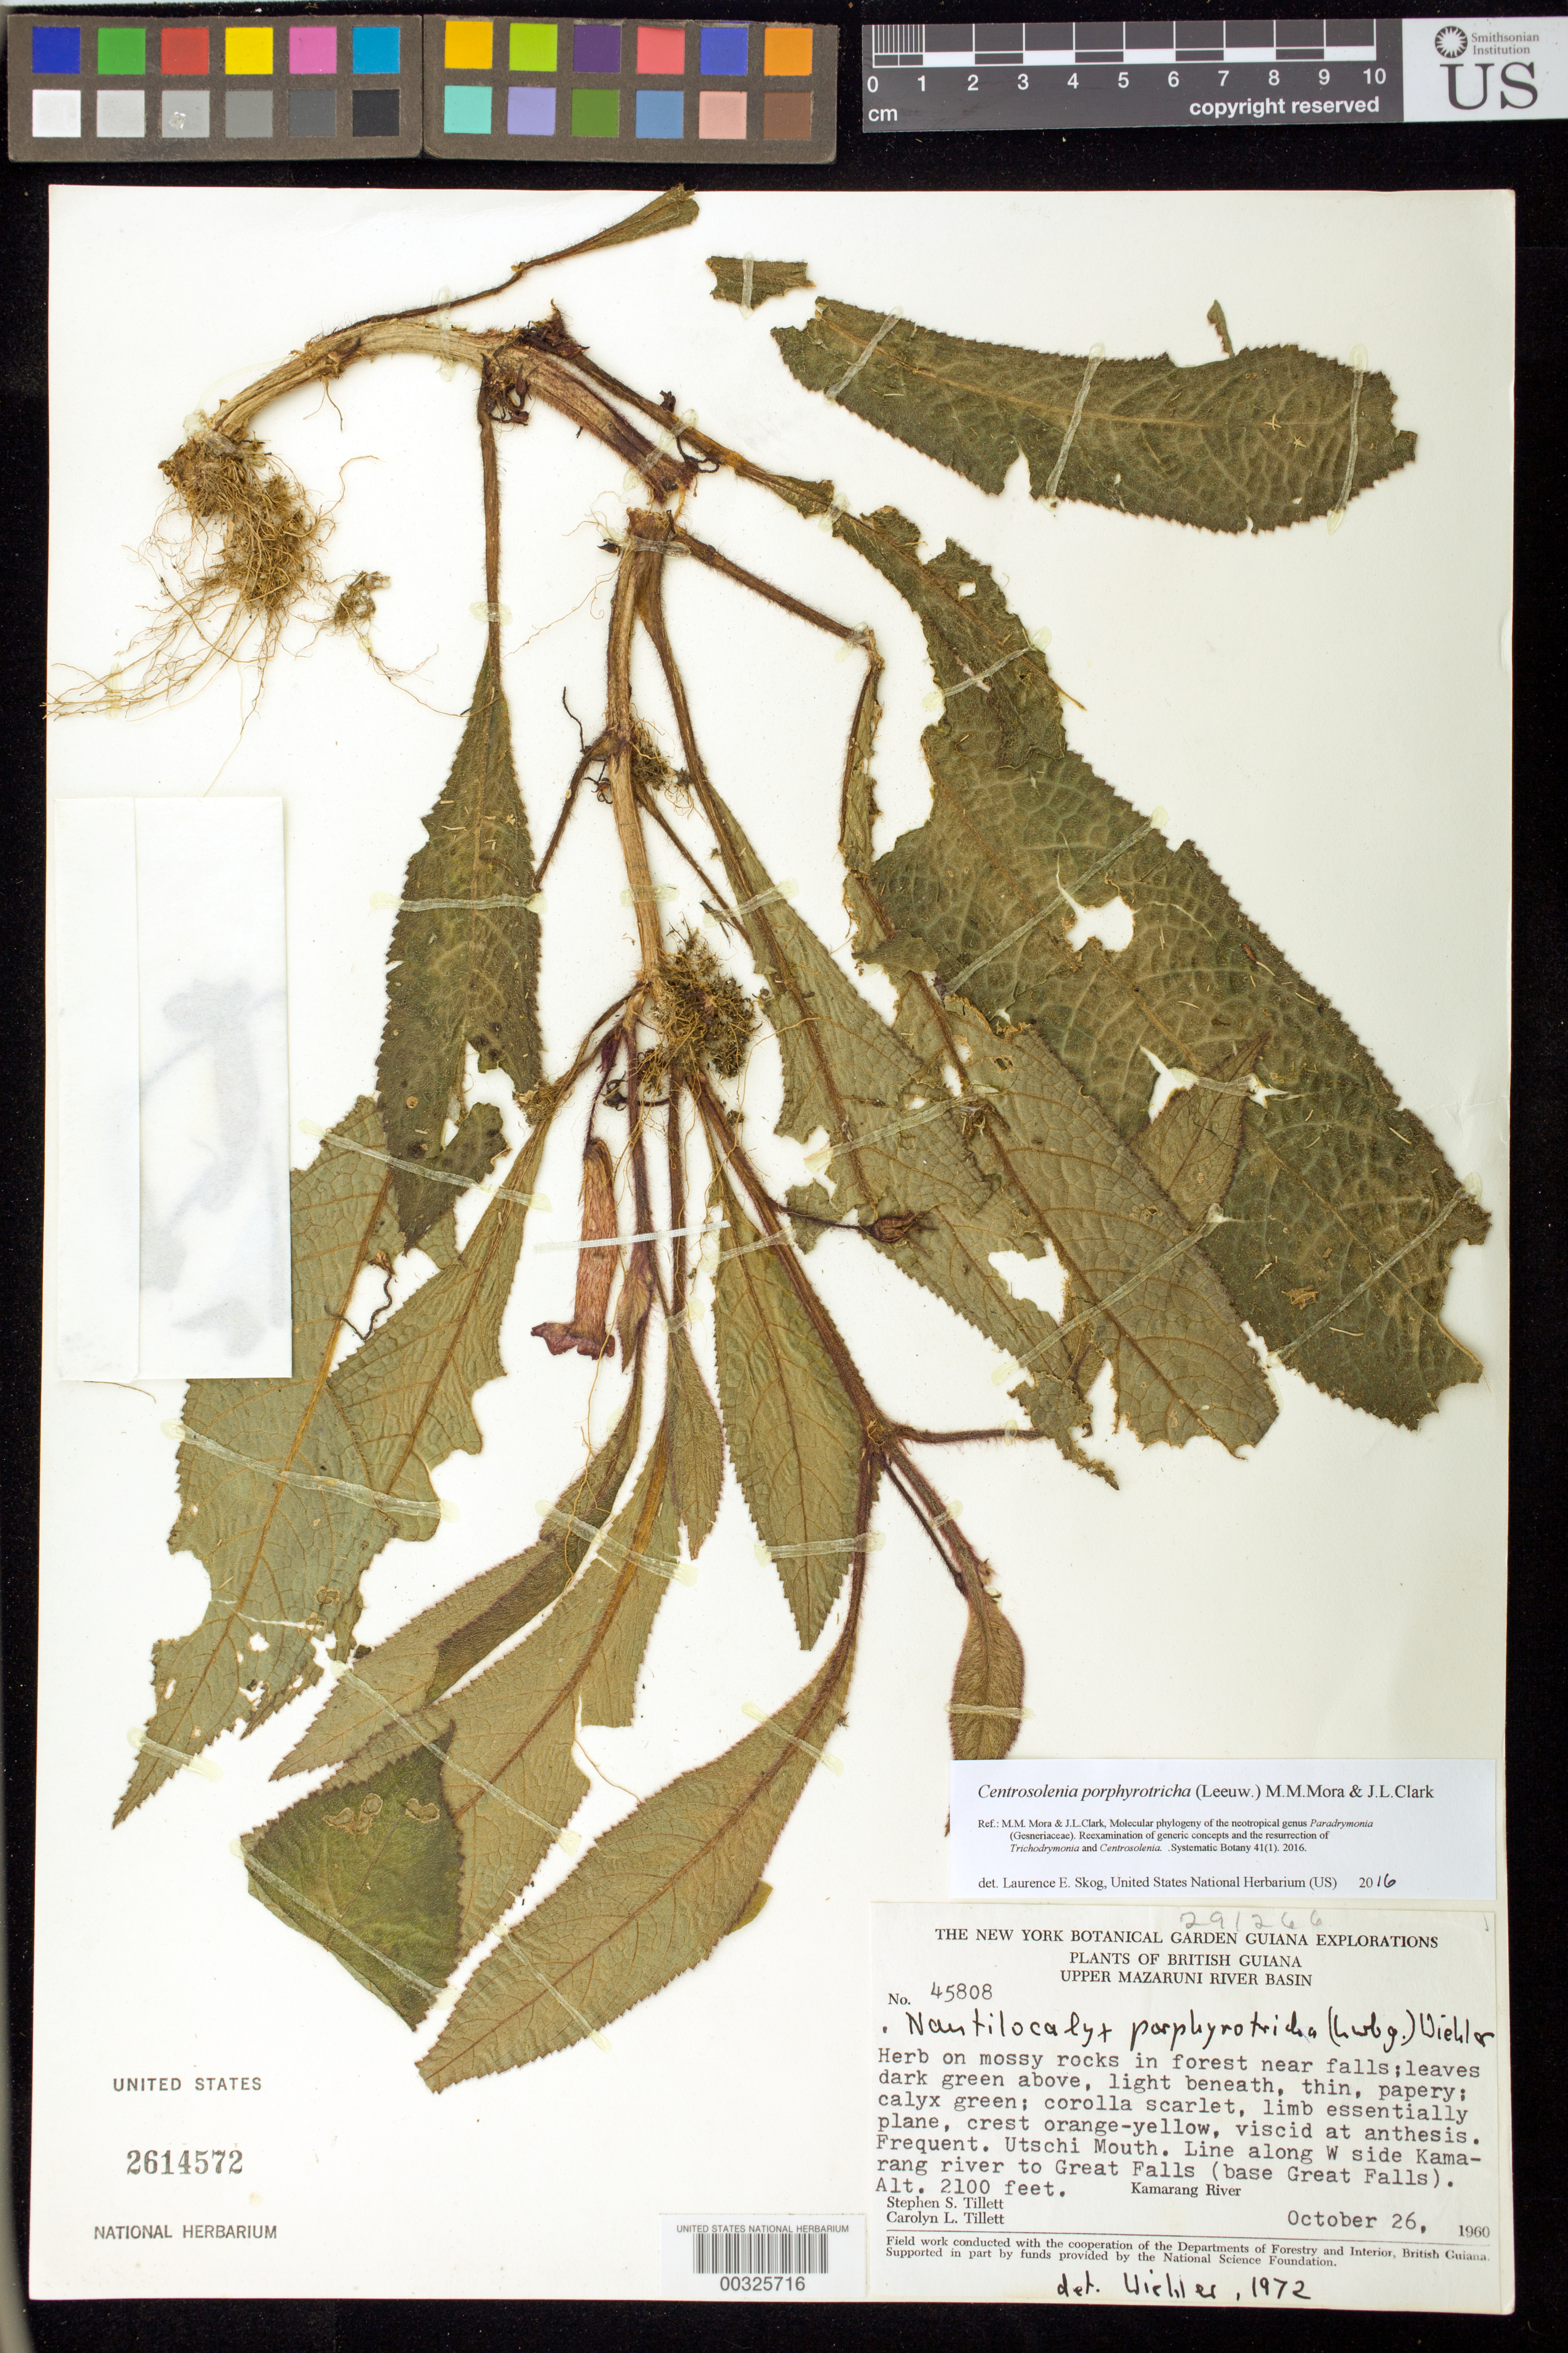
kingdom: Plantae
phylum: Tracheophyta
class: Magnoliopsida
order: Lamiales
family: Gesneriaceae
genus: Centrosolenia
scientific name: Centrosolenia porphyrotricha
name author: (Leeuw.) M.M. Mora & J.L. Clark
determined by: Skog, Laurence E.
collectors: S. S. Tillett & C. L. Tillett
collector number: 45808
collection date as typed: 26 Oct 1960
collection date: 1960-10-26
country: Guyana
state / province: Cuyuni-Mazaruni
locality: Upper Mazaruni River basin, Utschi mouth, line along W side Kamarang River to Great Falls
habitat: On mossy rocks in forest near falls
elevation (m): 640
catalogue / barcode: US 2614572